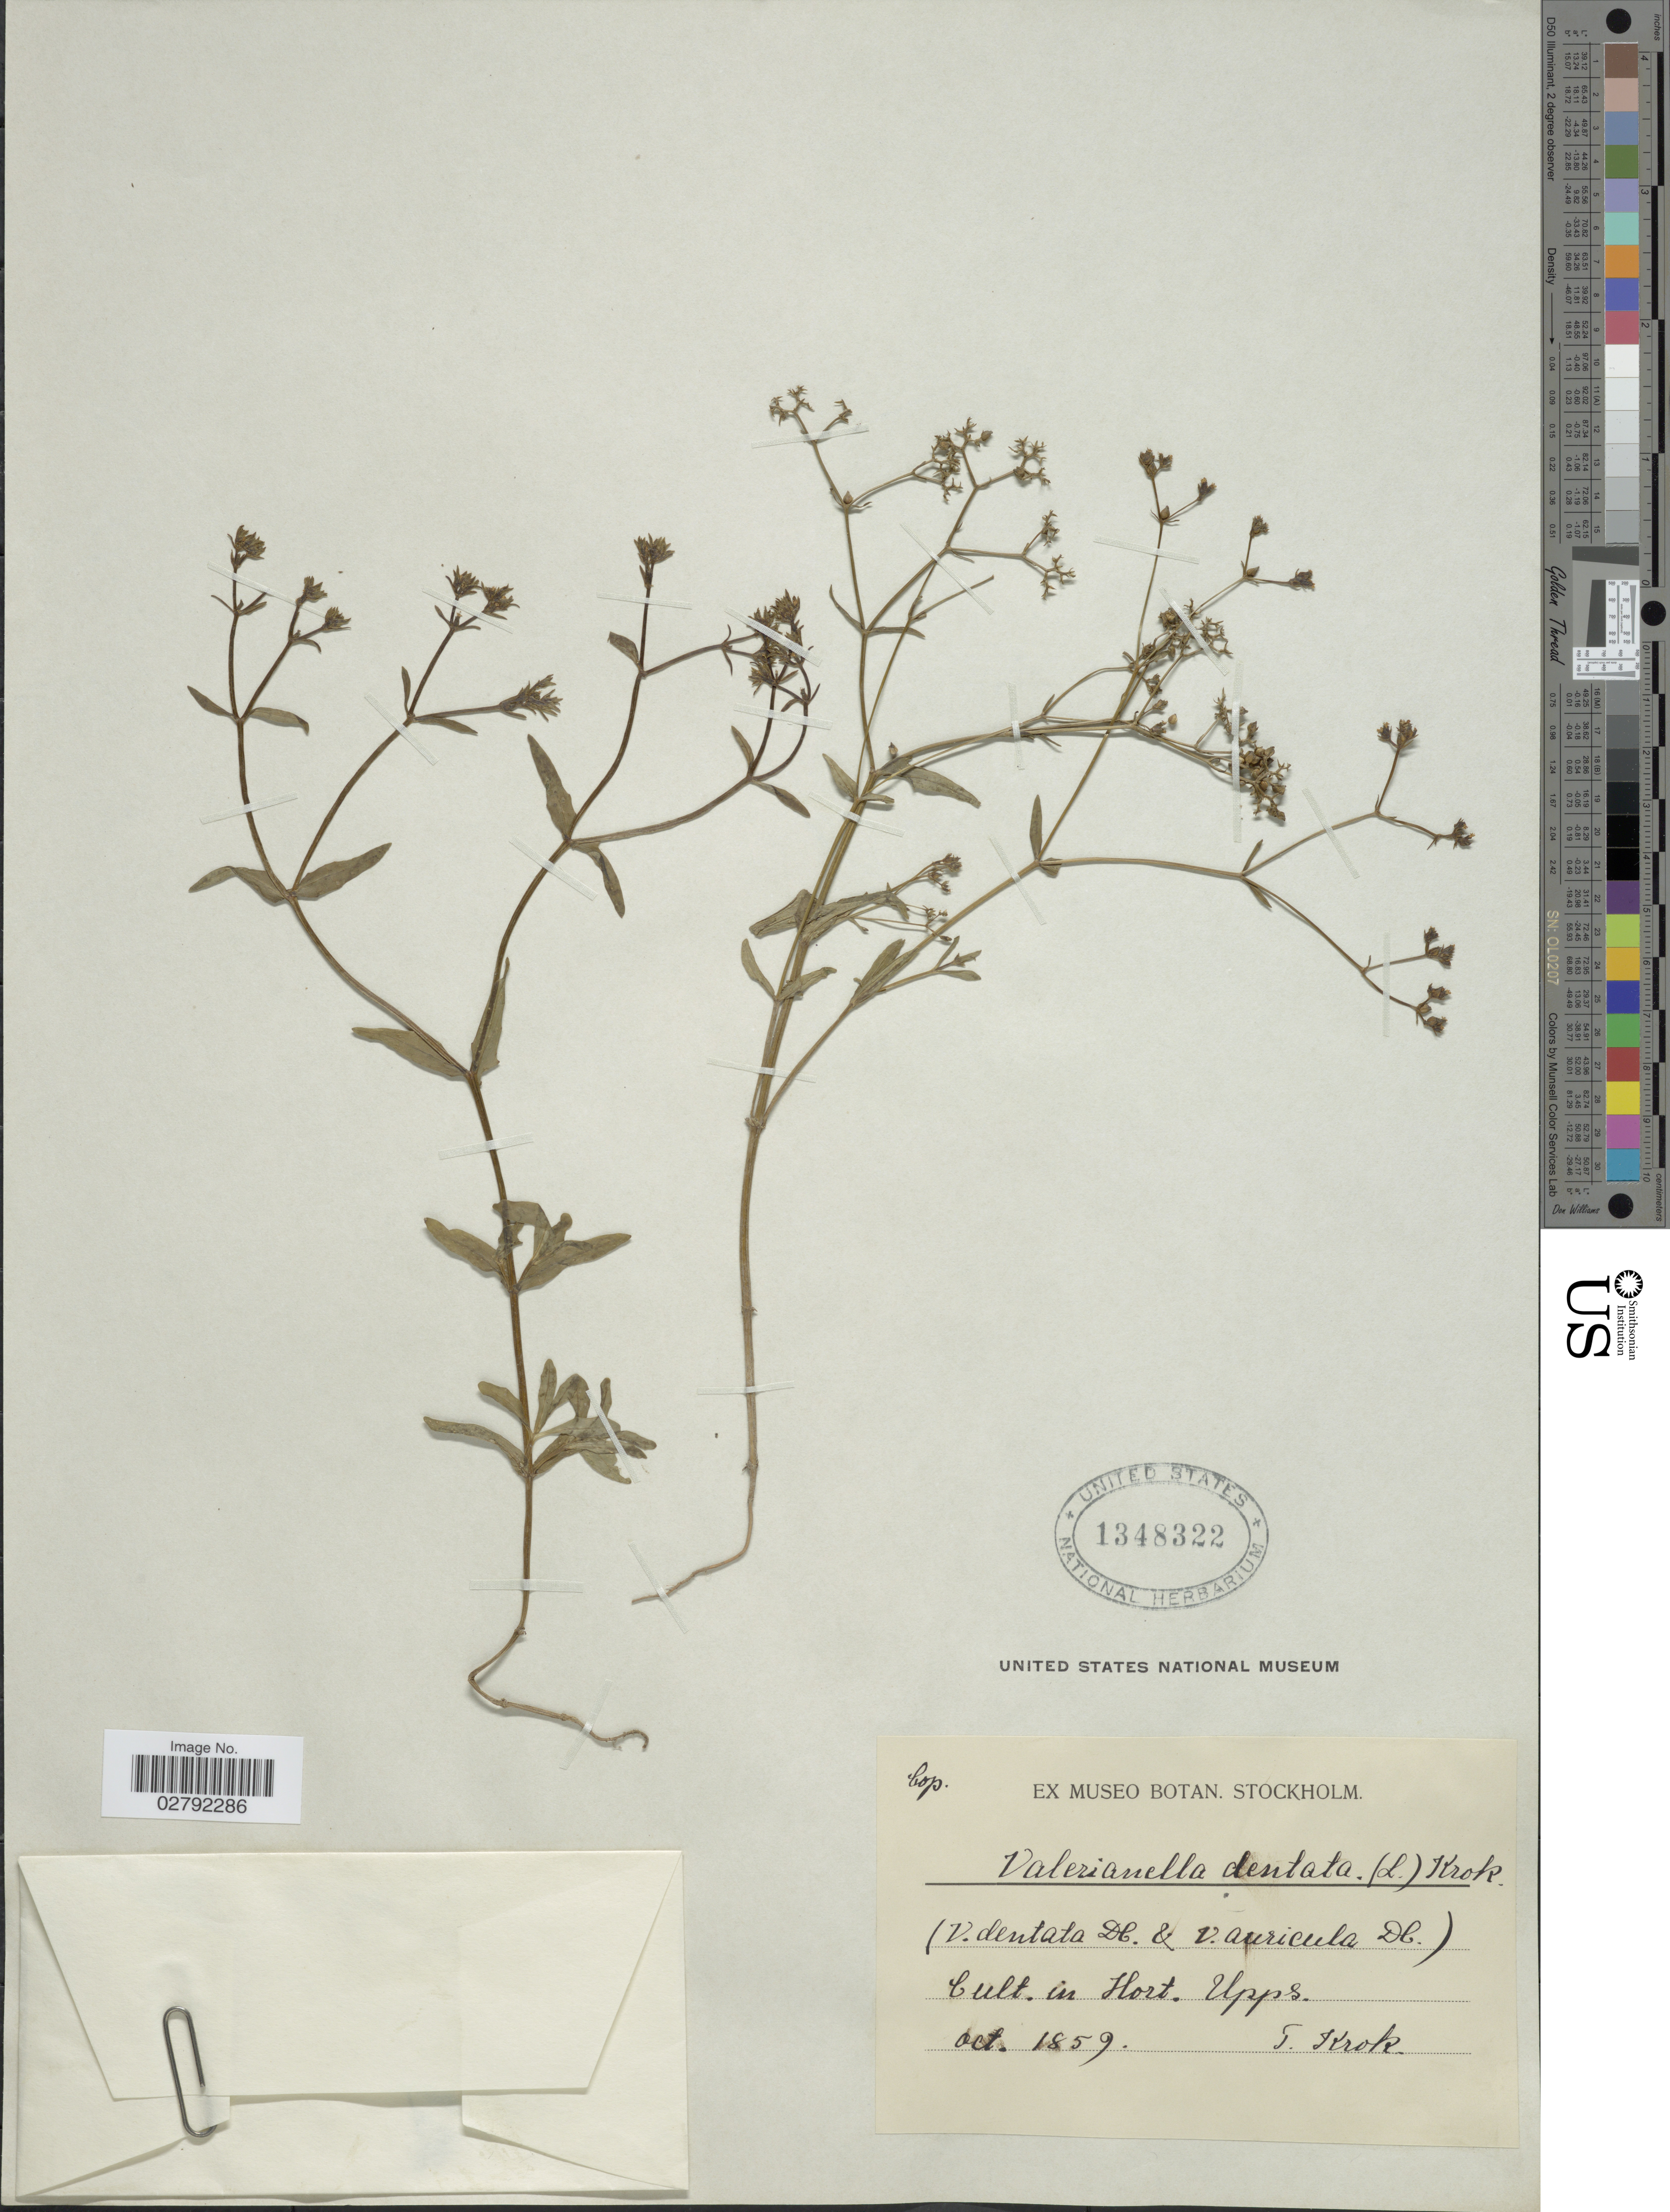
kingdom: Plantae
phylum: Tracheophyta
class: Magnoliopsida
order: Dipsacales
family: Caprifoliaceae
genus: Valerianella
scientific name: Valerianella dentata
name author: (L.) Pollich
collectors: T. Krok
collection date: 1859-10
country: Sweden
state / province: Uppsala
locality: Cult. in Hort. Upps.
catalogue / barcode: US 1348322